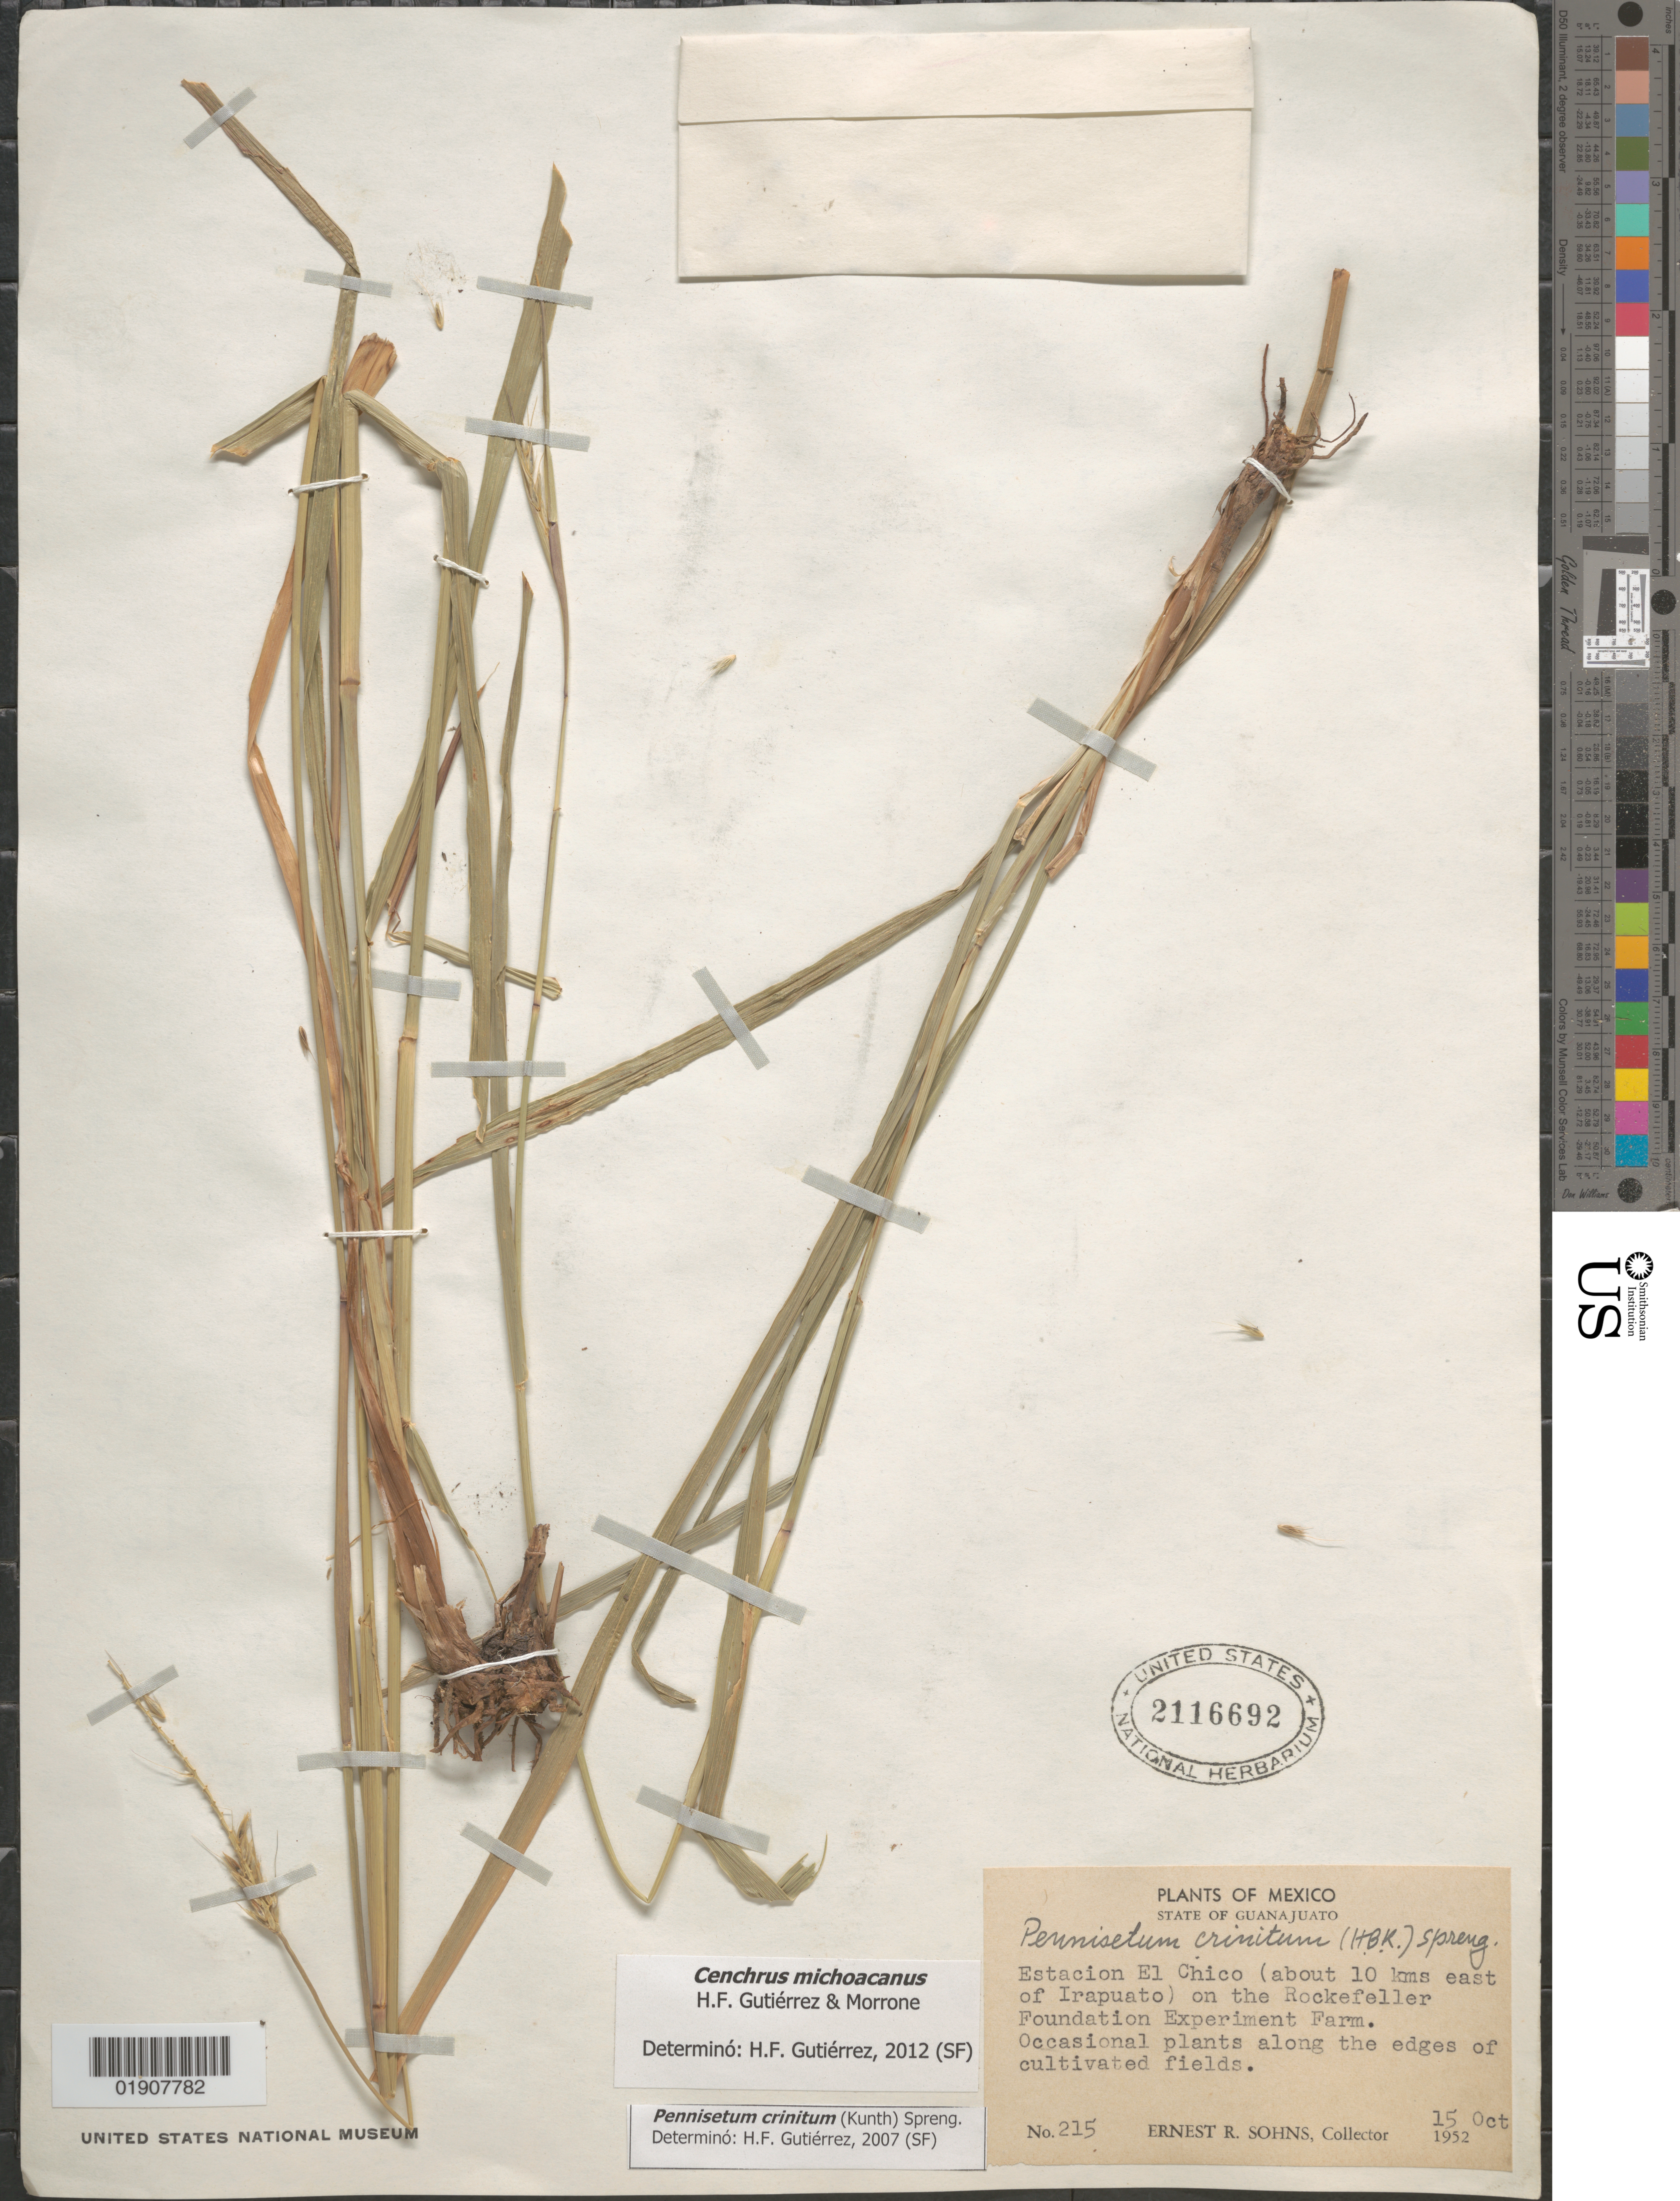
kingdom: Plantae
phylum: Tracheophyta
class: Liliopsida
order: Poales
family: Poaceae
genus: Cenchrus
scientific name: Cenchrus michoacanus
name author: H.F. Gut. & Morrone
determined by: Gutiérrez, H. F.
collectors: E. R. Sohns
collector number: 215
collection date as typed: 15 Oct 1952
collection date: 1952-10-15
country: Mexico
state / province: Guanajuato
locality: Estacion El Chico (about 10 km E of Irapuato) on the Rockefeller Foundation Experiment Farm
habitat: Along edges of cultivated fields.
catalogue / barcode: US 2116692